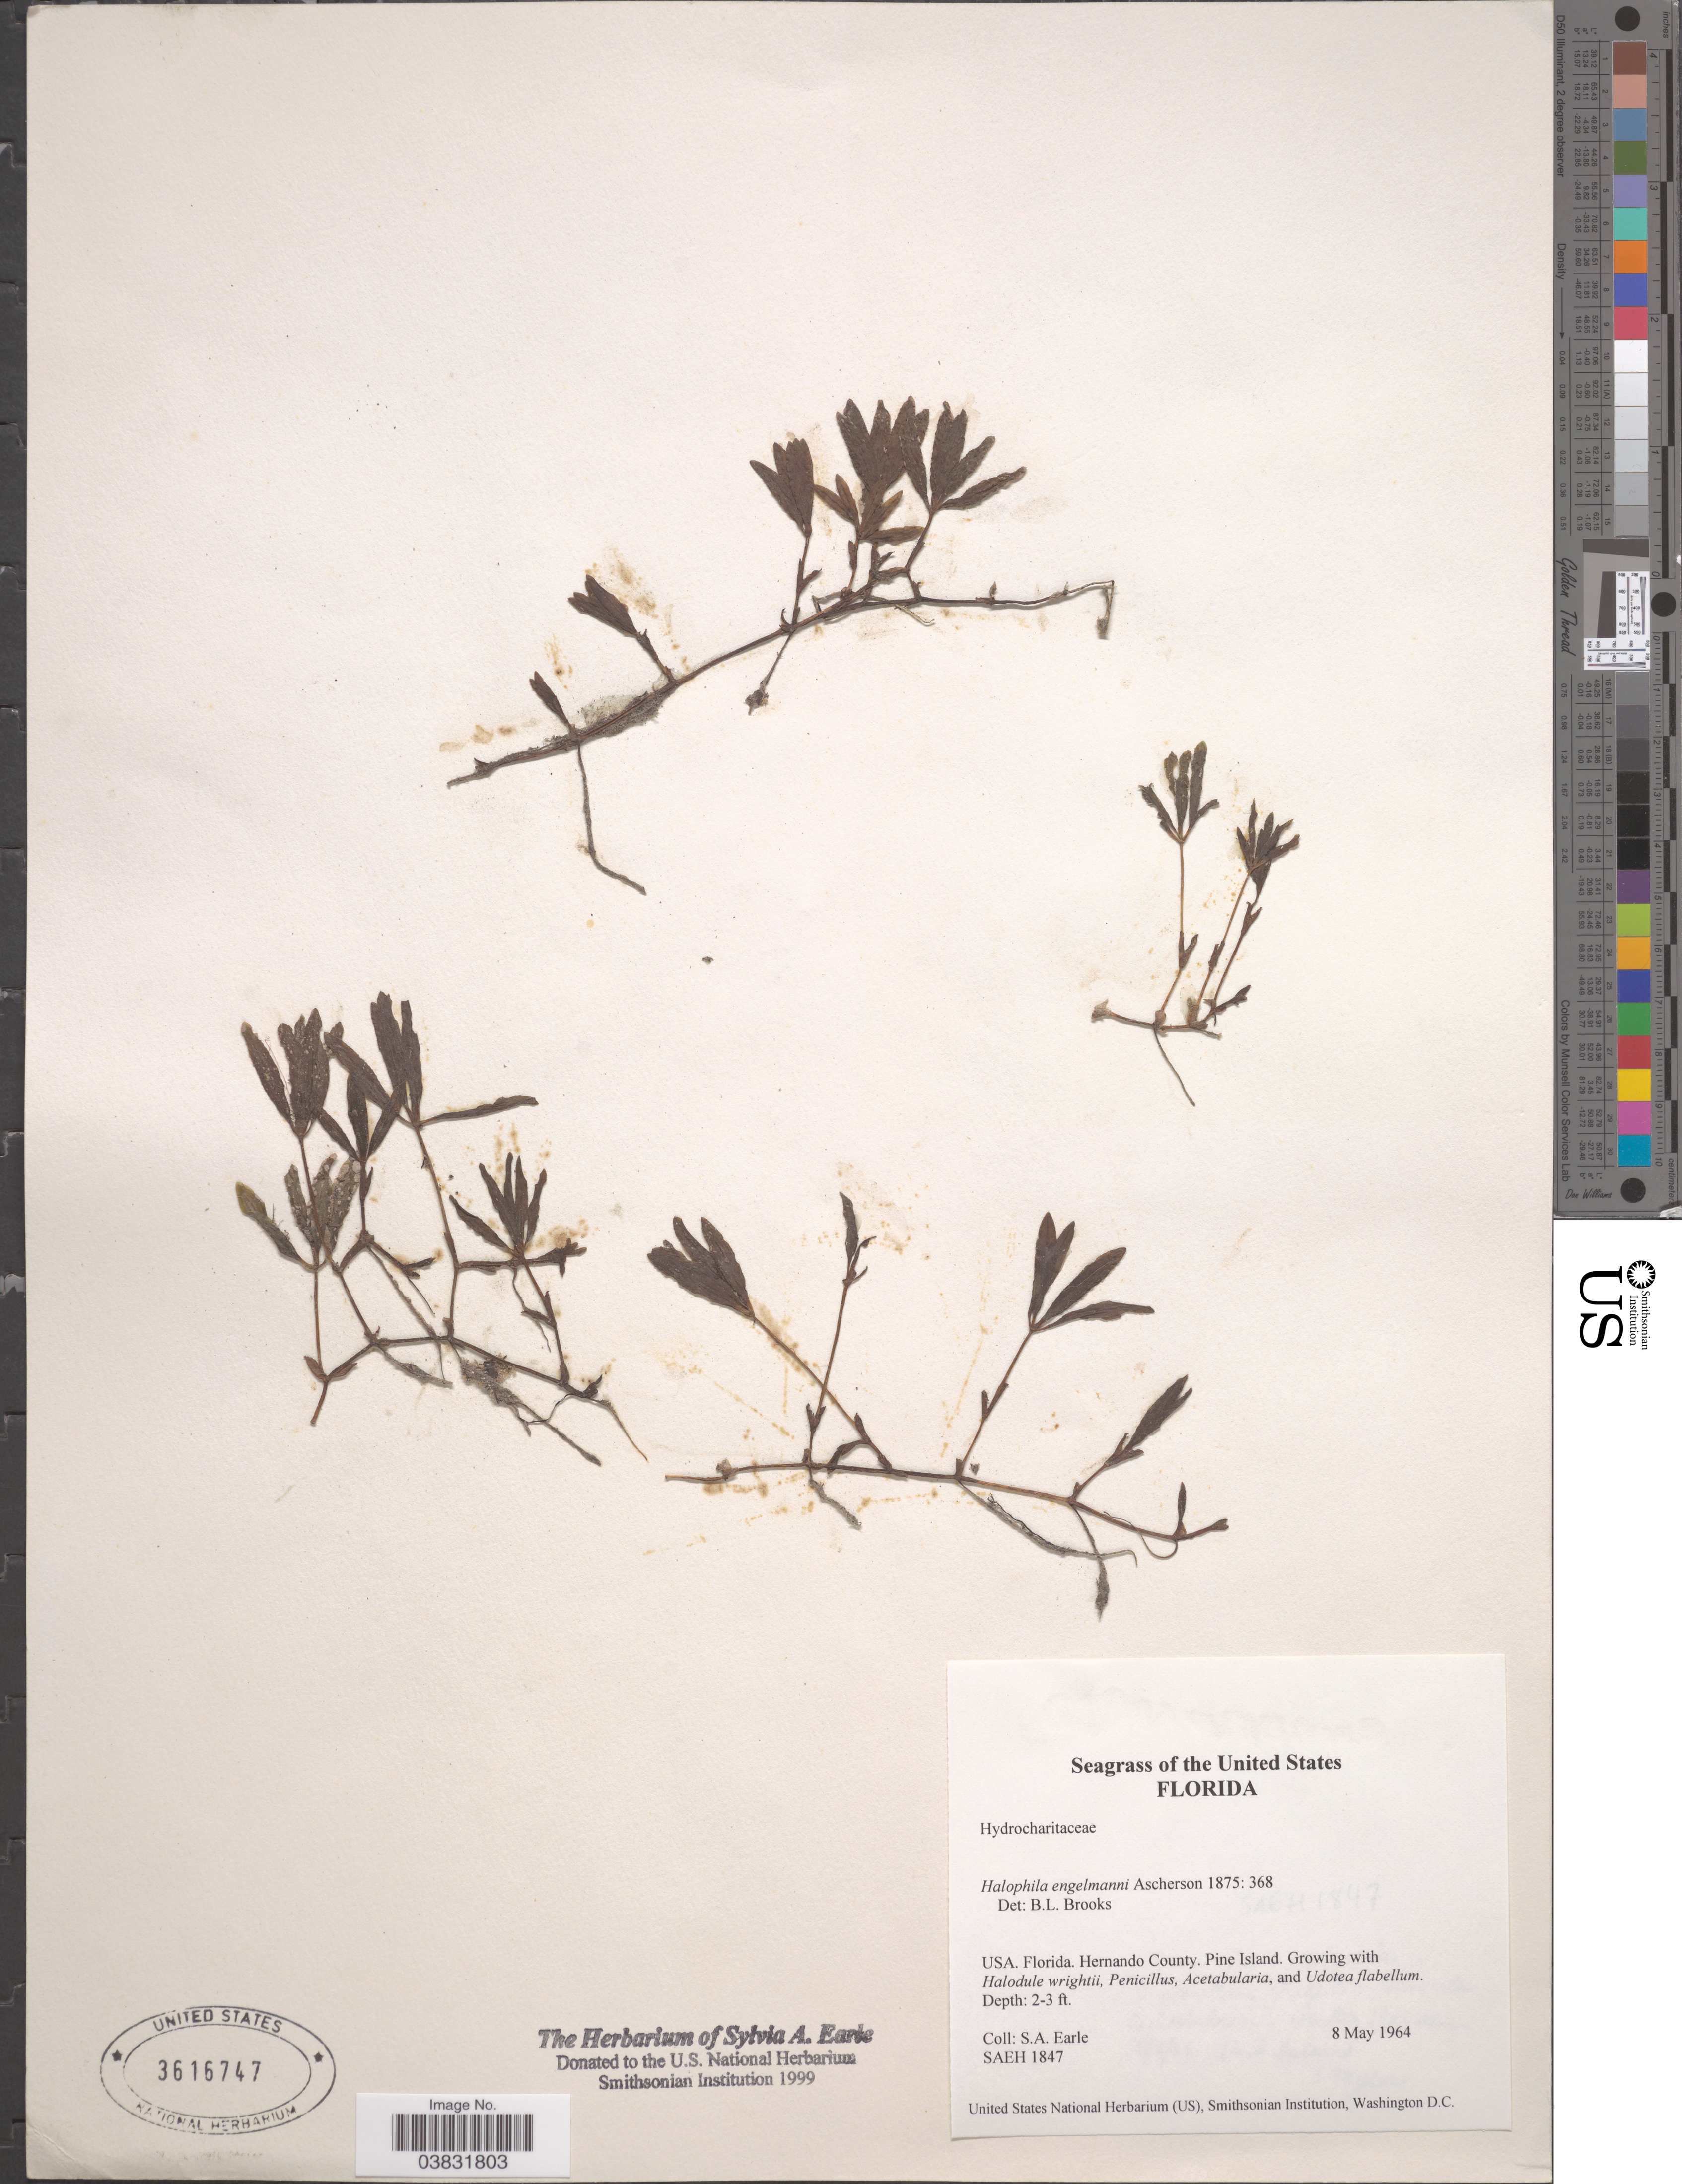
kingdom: Plantae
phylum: Tracheophyta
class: Liliopsida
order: Alismatales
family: Hydrocharitaceae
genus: Halophila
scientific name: Halophila engelmannii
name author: Asch.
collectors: S. A. Earle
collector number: SAEH1847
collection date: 1964-05-08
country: United States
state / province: Florida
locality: Hernando County. Pine Island.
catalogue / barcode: US 3616747